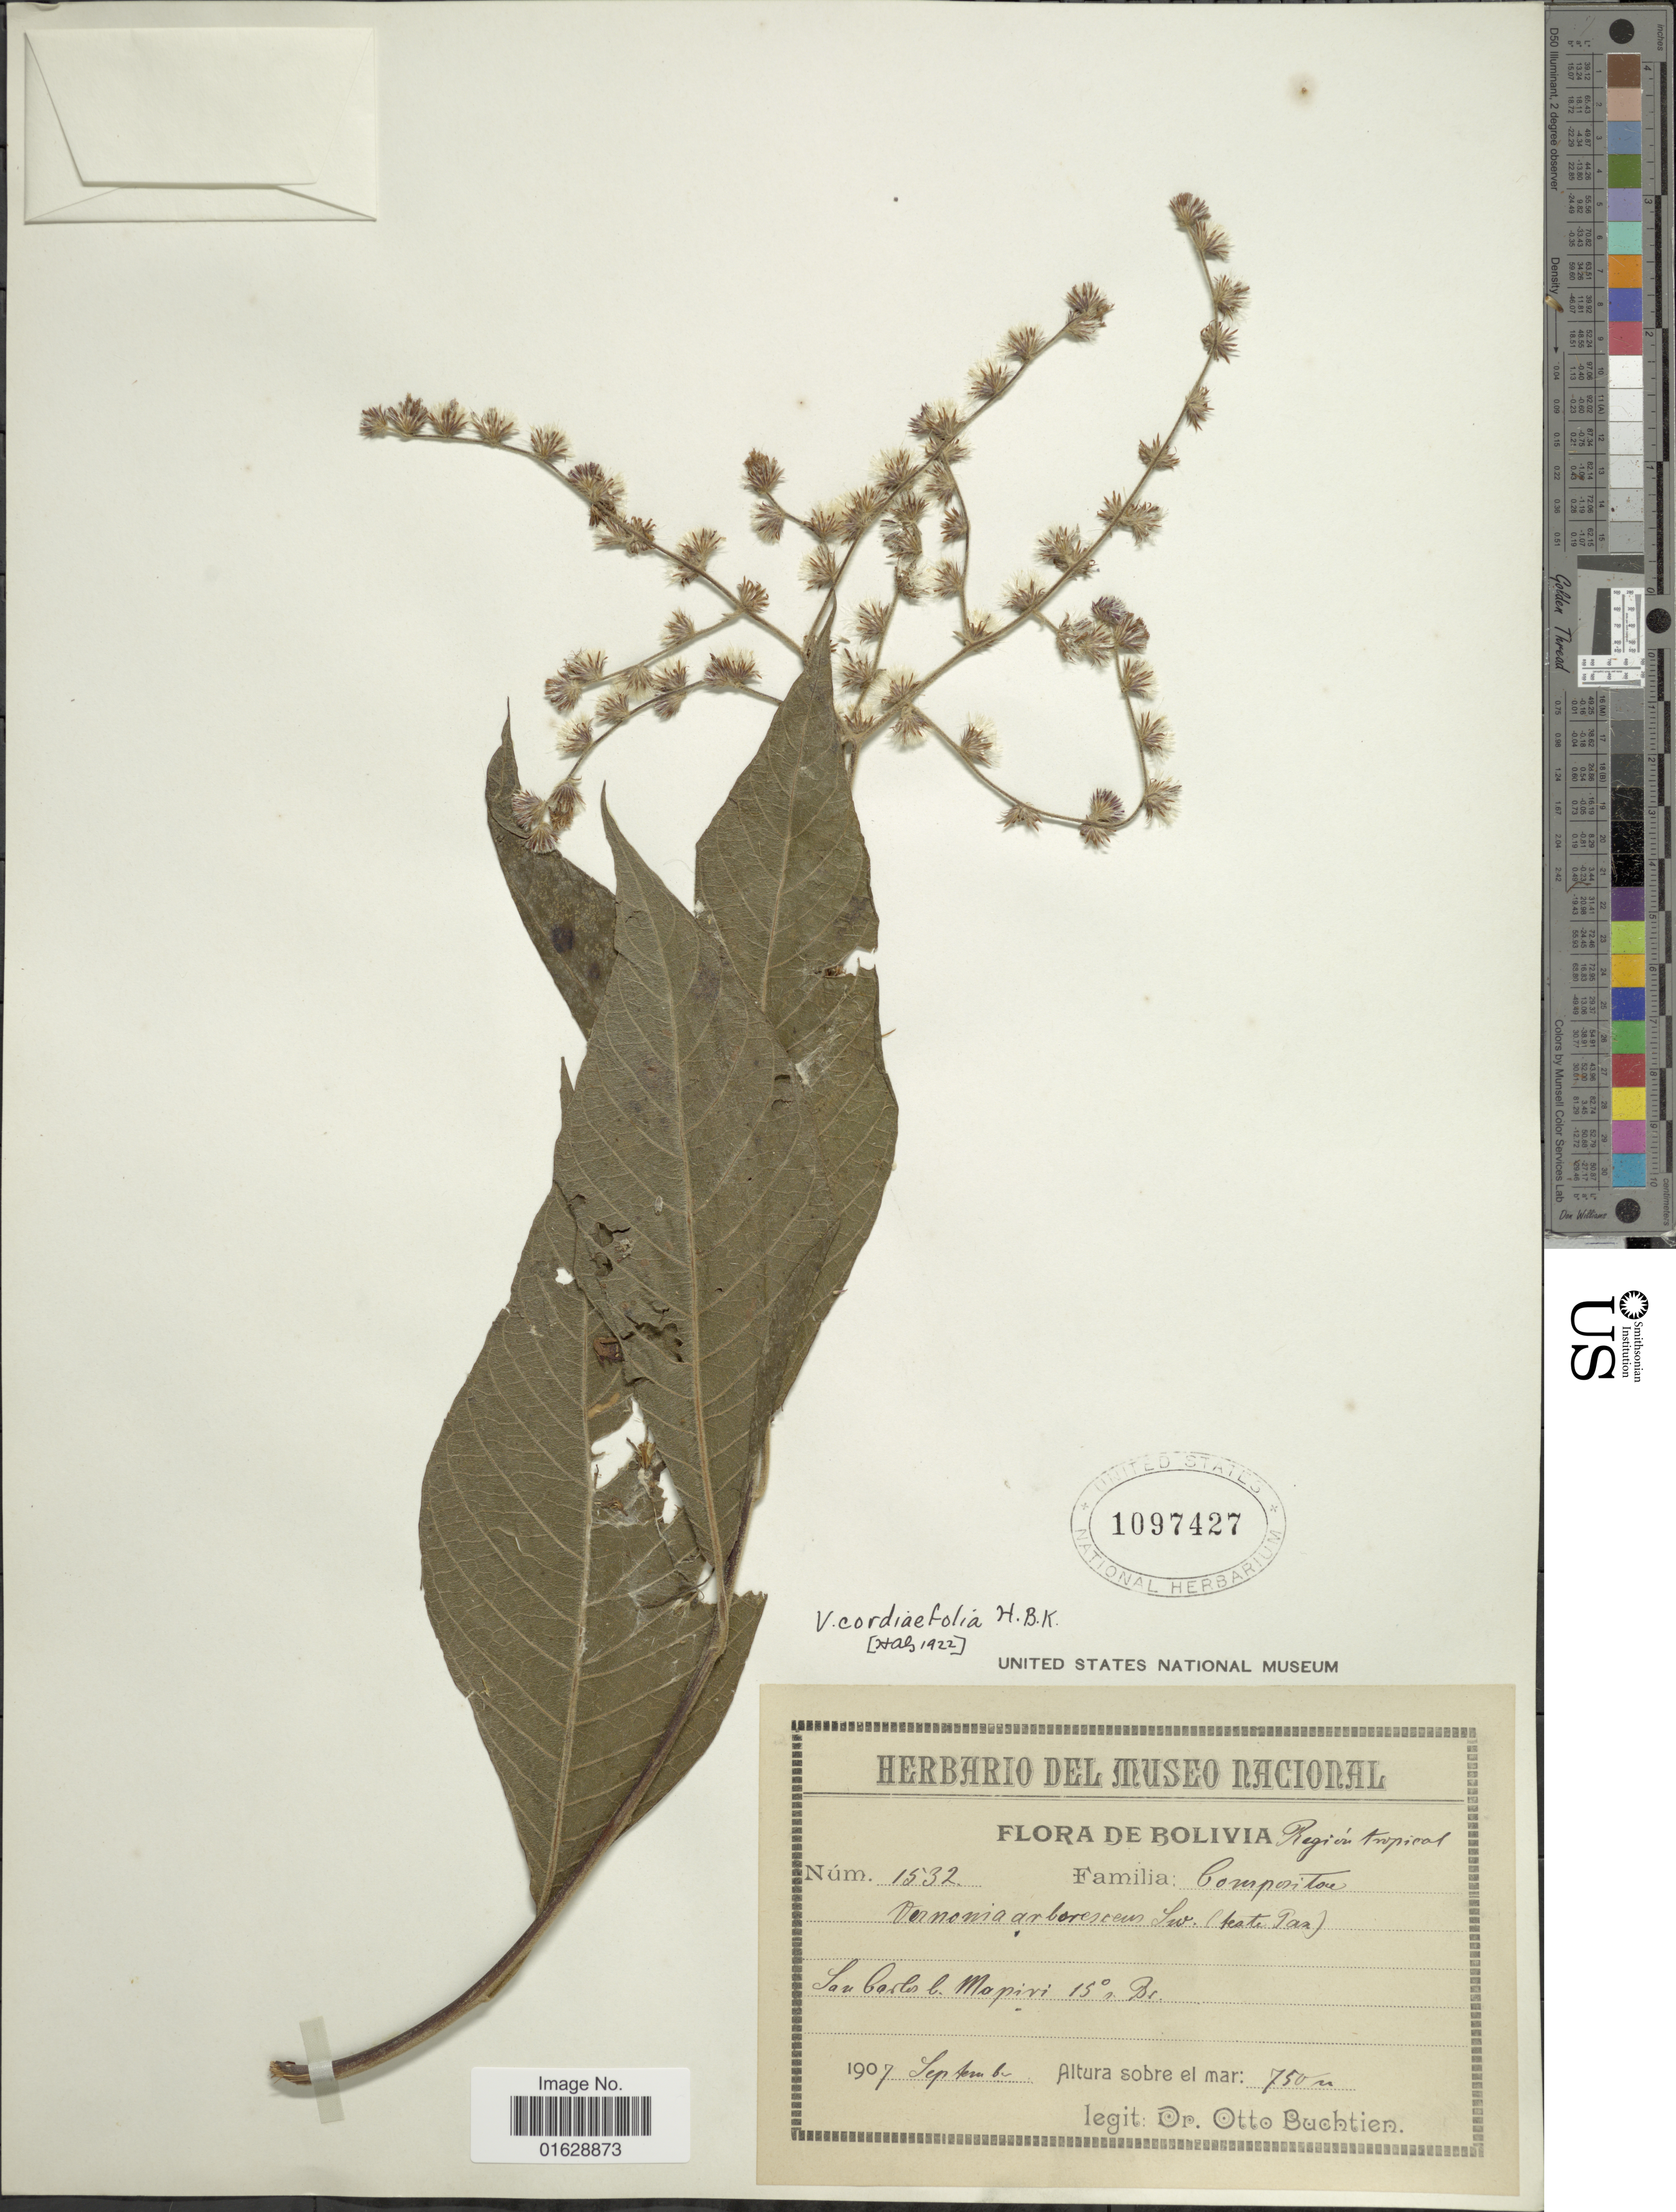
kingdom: Plantae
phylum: Tracheophyta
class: Magnoliopsida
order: Asterales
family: Asteraceae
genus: Lepidaploa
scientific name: Lepidaploa cordiaefolia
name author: (Kunth) H. Rob.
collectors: O. Buchtien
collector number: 1532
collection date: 1907-09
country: Bolivia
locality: San Carlos C. Mapiri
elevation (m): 750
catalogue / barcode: US 1097427